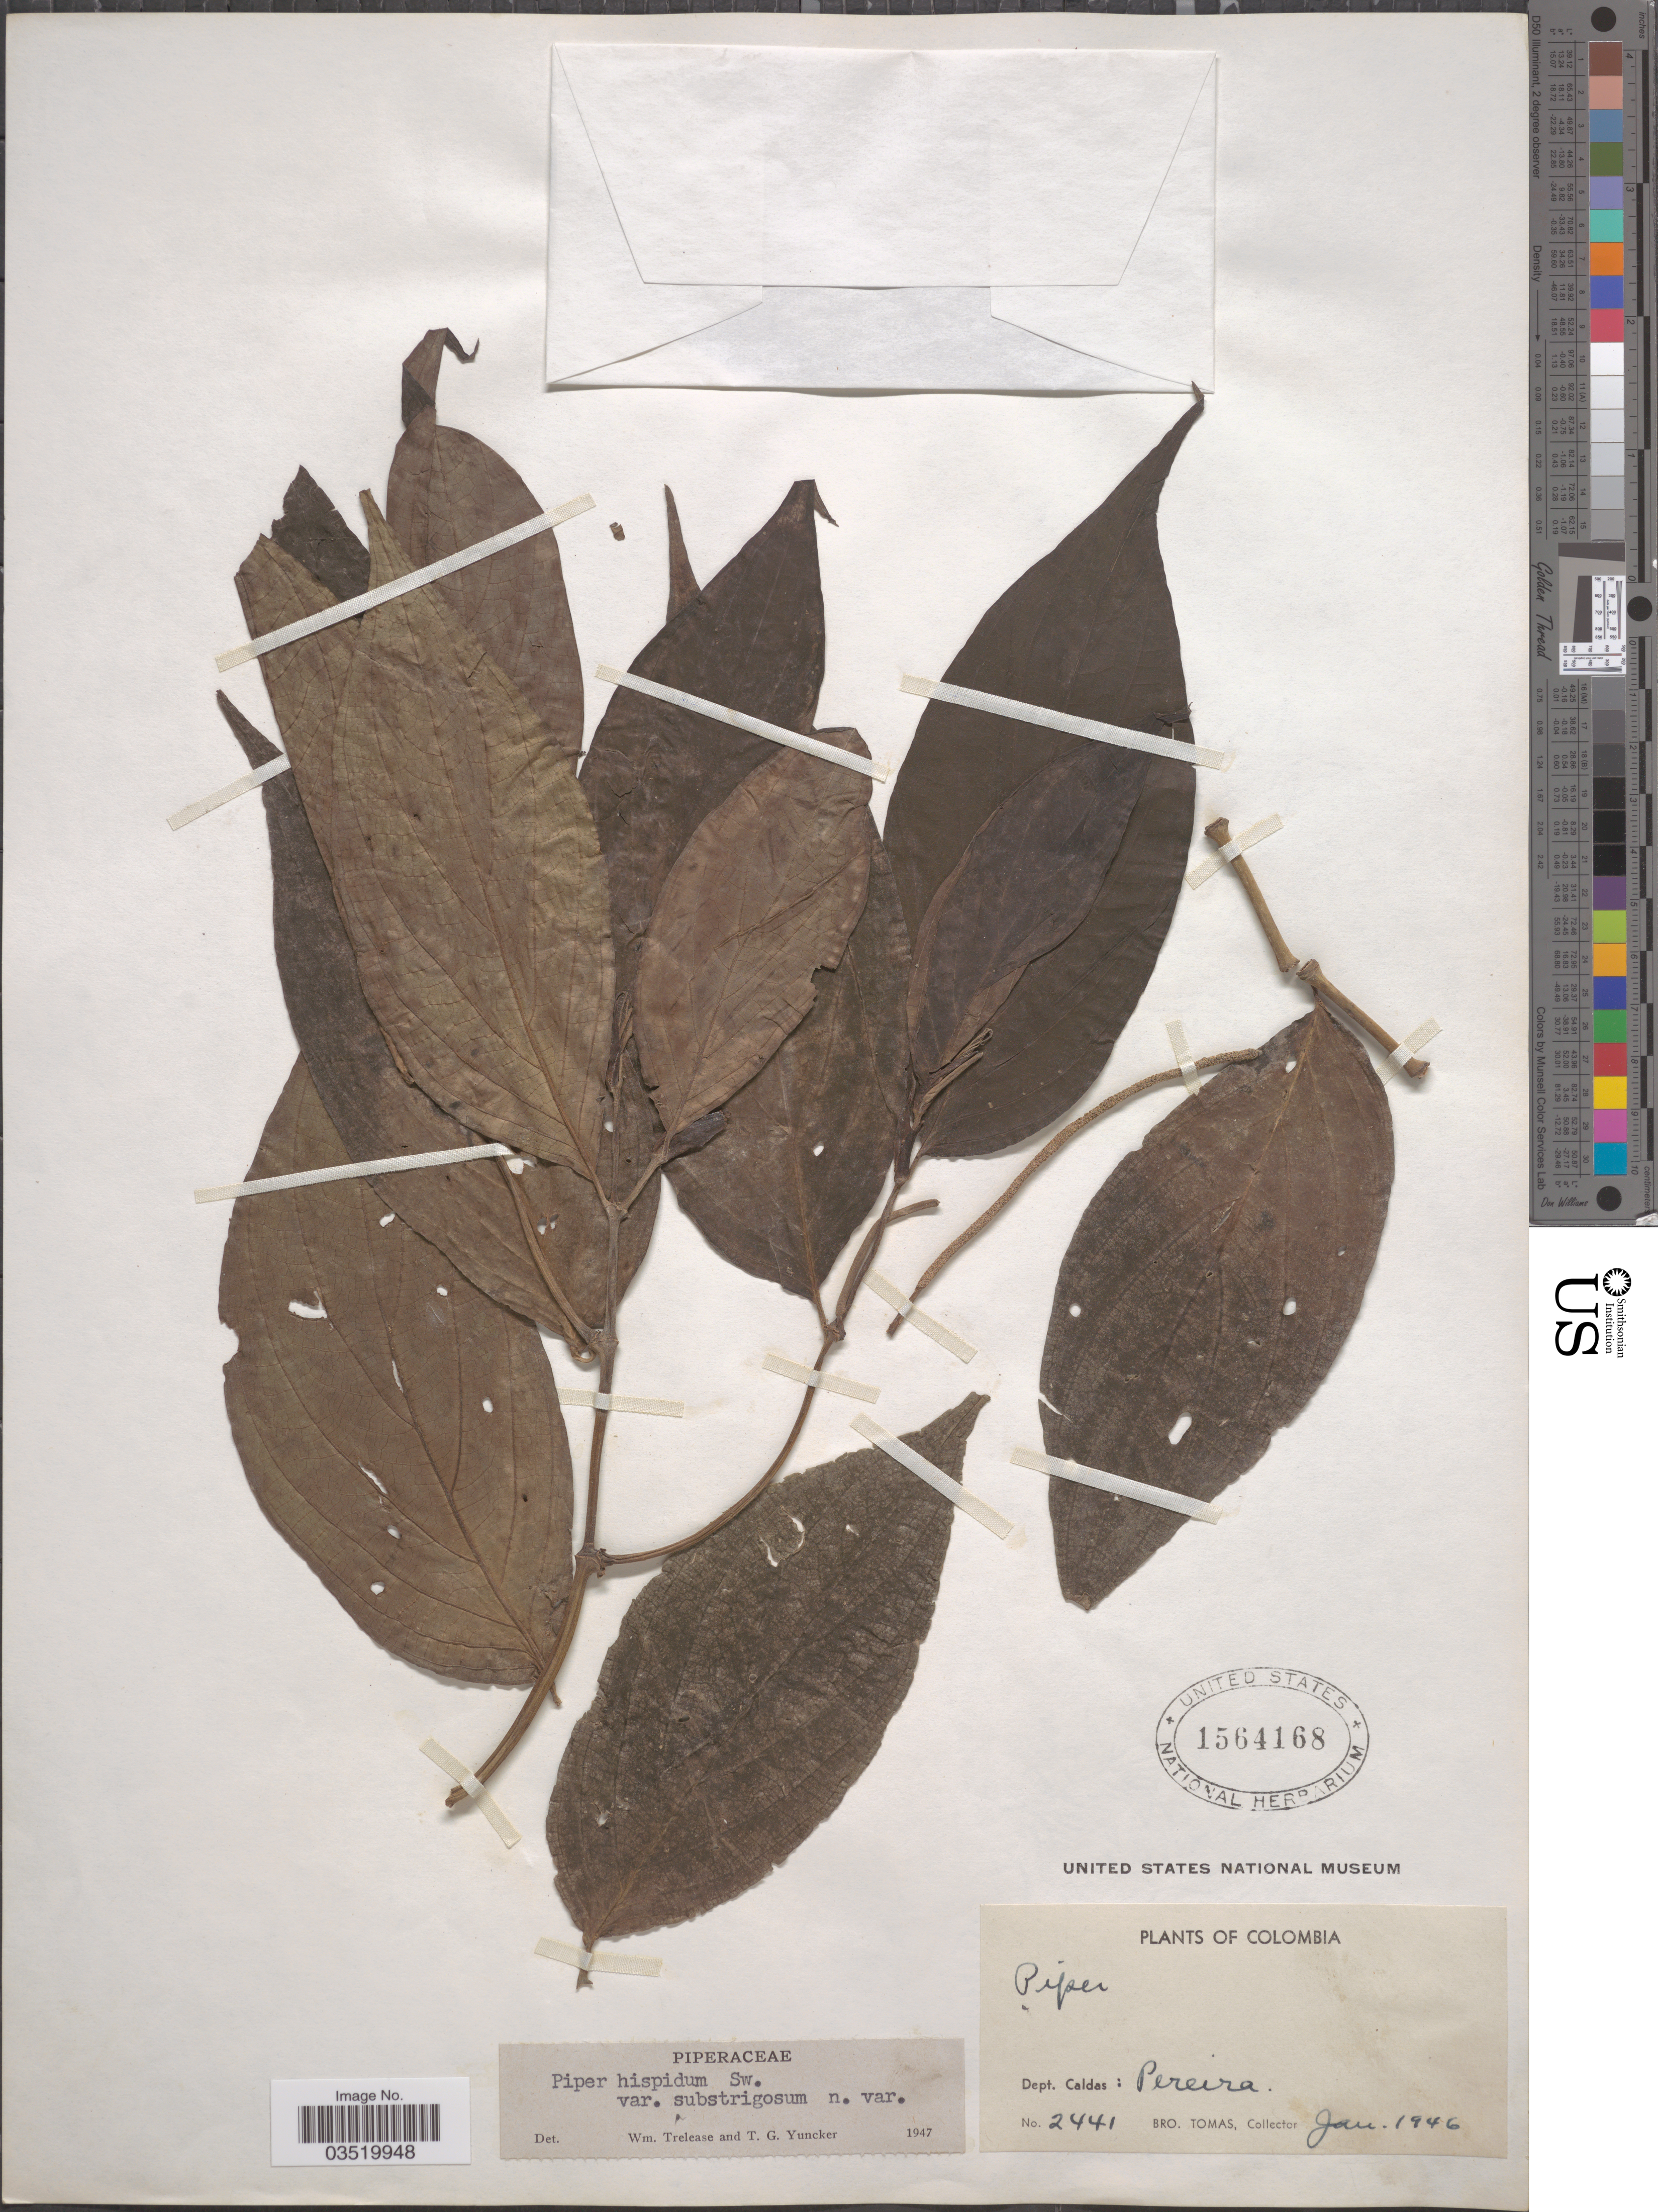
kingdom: Plantae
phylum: Tracheophyta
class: Magnoliopsida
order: Piperales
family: Piperaceae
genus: Piper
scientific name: Piper hispidum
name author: Sw.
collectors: B. Tomas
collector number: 2441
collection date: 1946-01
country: Colombia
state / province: Caldas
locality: Dept. Caldas: Pereira.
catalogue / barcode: US 1564168